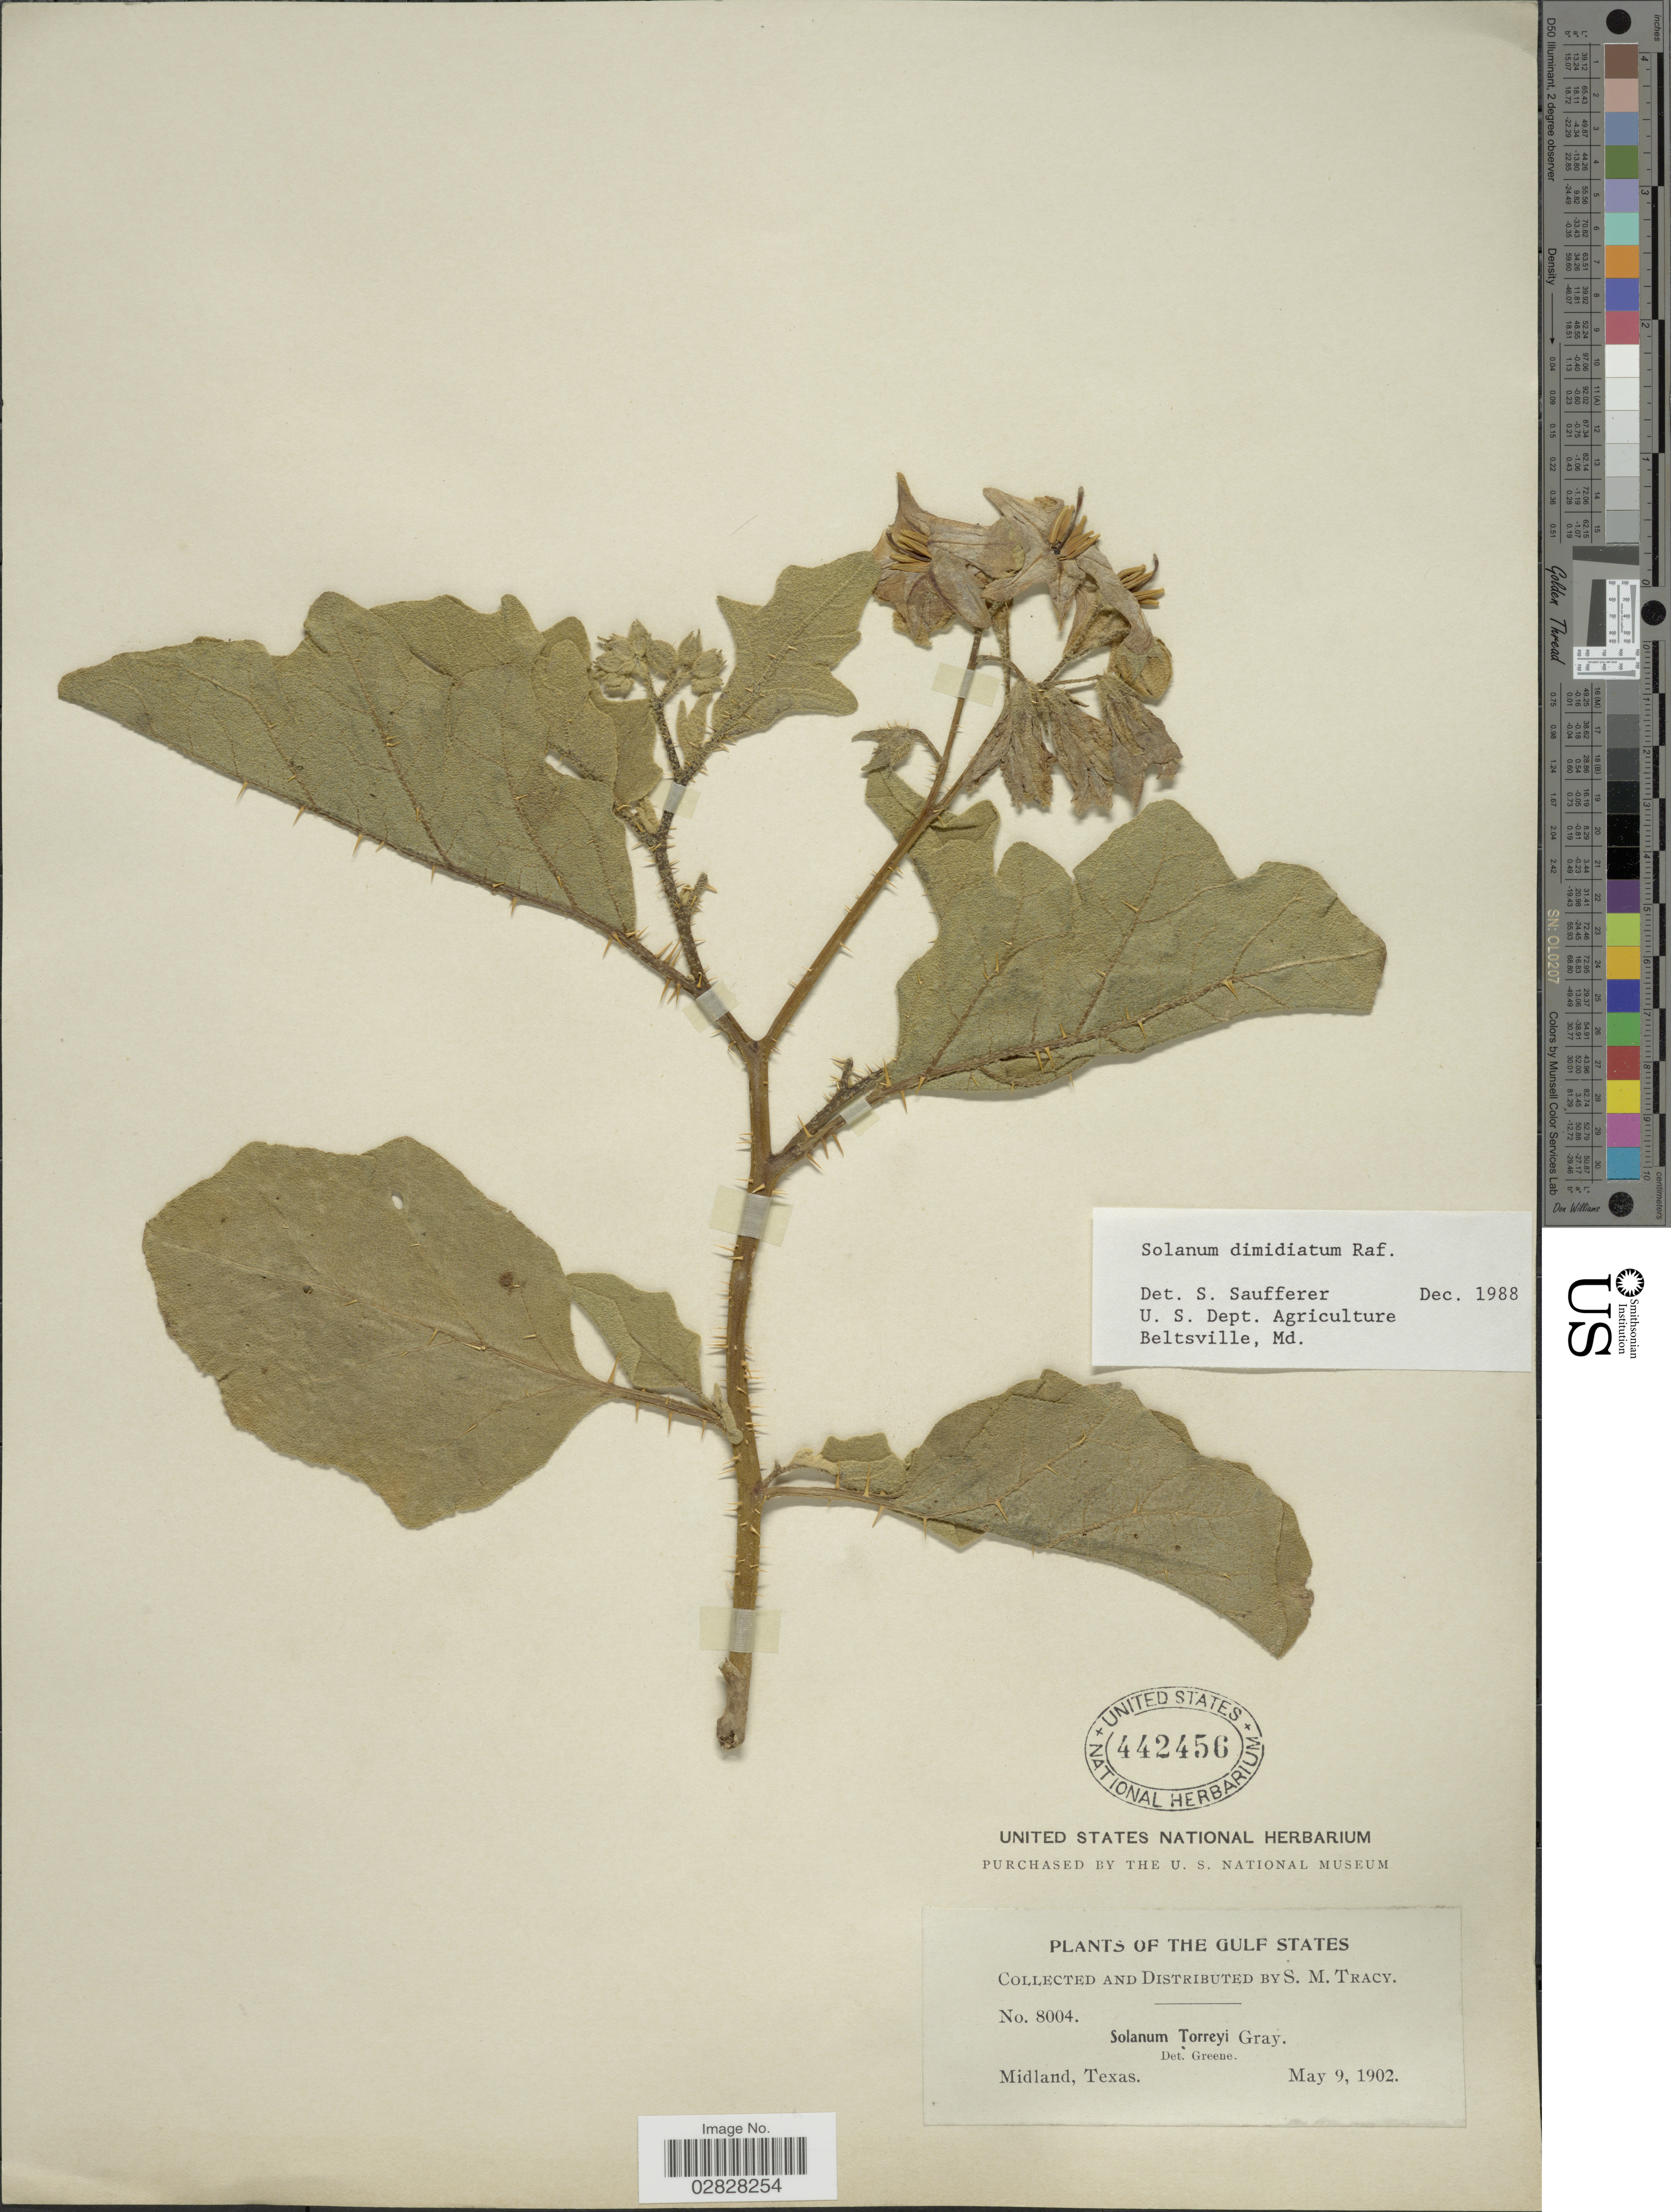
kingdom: Plantae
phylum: Tracheophyta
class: Magnoliopsida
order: Solanales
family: Solanaceae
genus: Solanum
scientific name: Solanum dimidiatum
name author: Raf.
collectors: S. M. Tracy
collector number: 8004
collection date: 1902-05-09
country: United States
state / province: Texas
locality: The Gulf States. Midland.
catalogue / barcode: US 442456